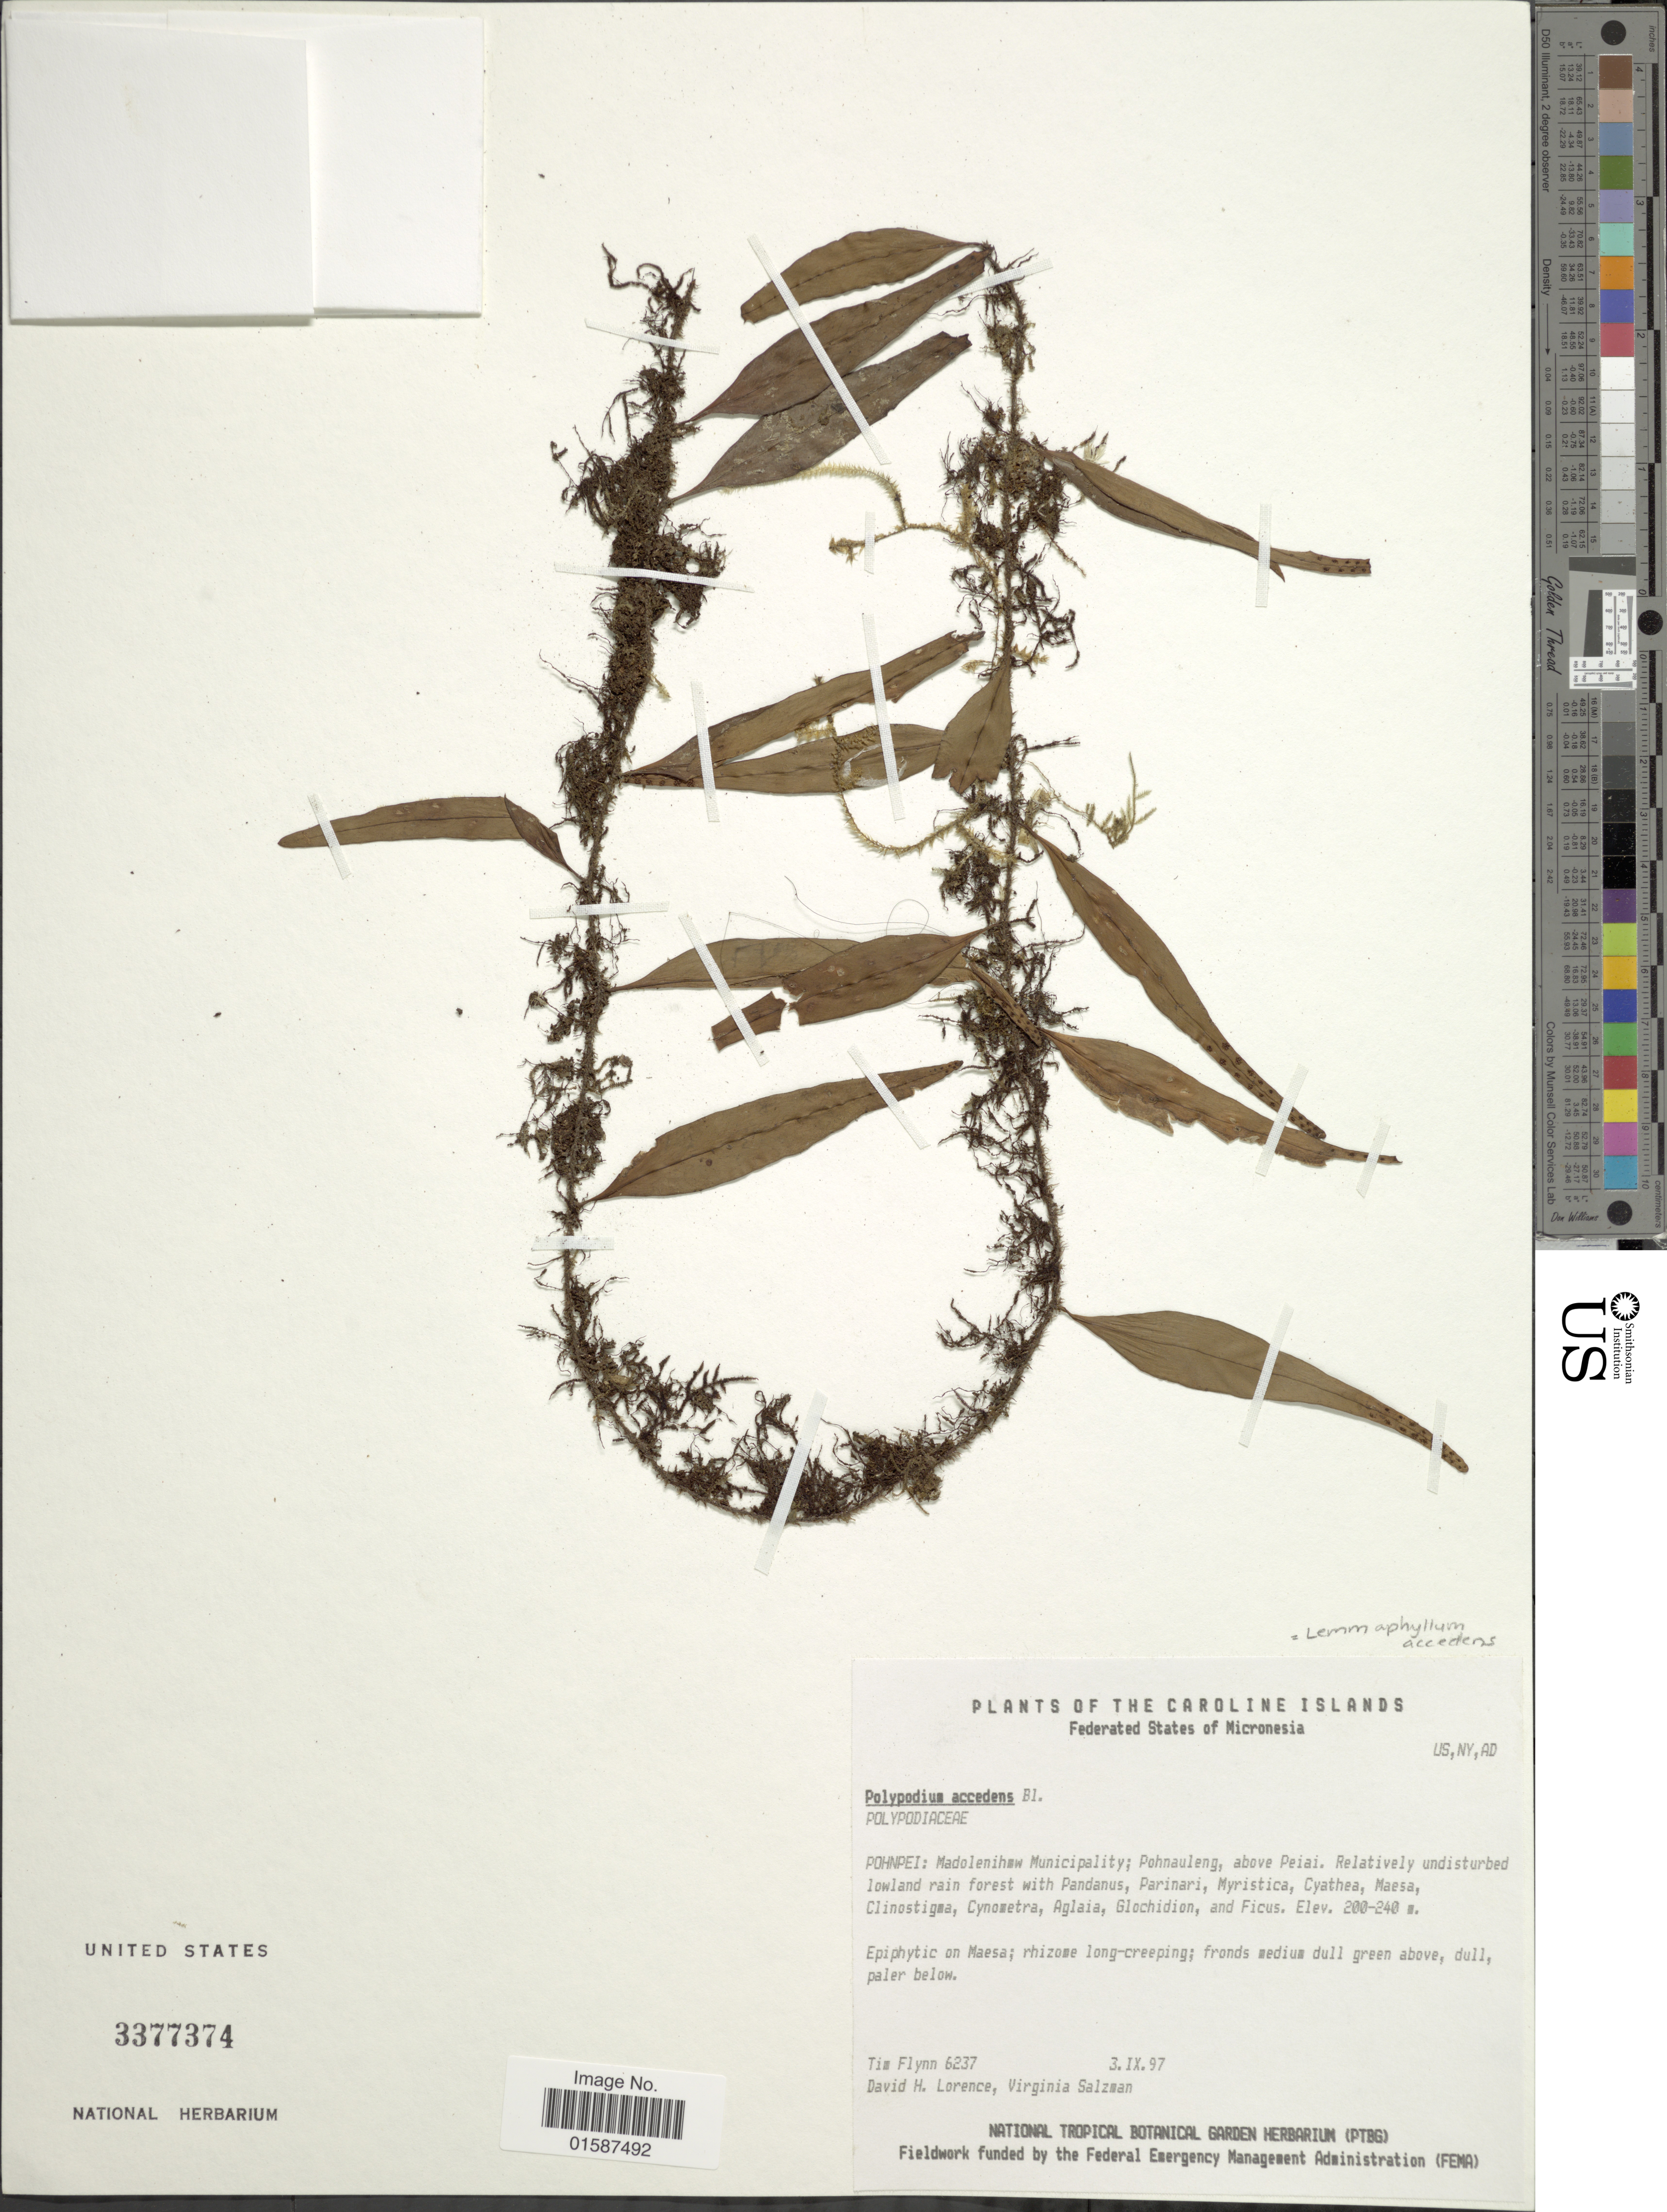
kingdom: Plantae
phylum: Tracheophyta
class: Polypodiopsida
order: Polypodiales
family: Polypodiaceae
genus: Lemmaphyllum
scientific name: Lemmaphyllum accedens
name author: (Blume) Donk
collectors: T. Flynn, D. Lorence & V. Salzman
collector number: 6237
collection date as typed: Transcribed d/m/y: 3/9/97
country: Micronesia, Federated States of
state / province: Pohnpei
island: Pohnpei [Ponape]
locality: Caroline Islands, Pohnpei: Madolenihaw Municipality; Pohnauleng, above Peiai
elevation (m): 200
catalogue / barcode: US 3377374